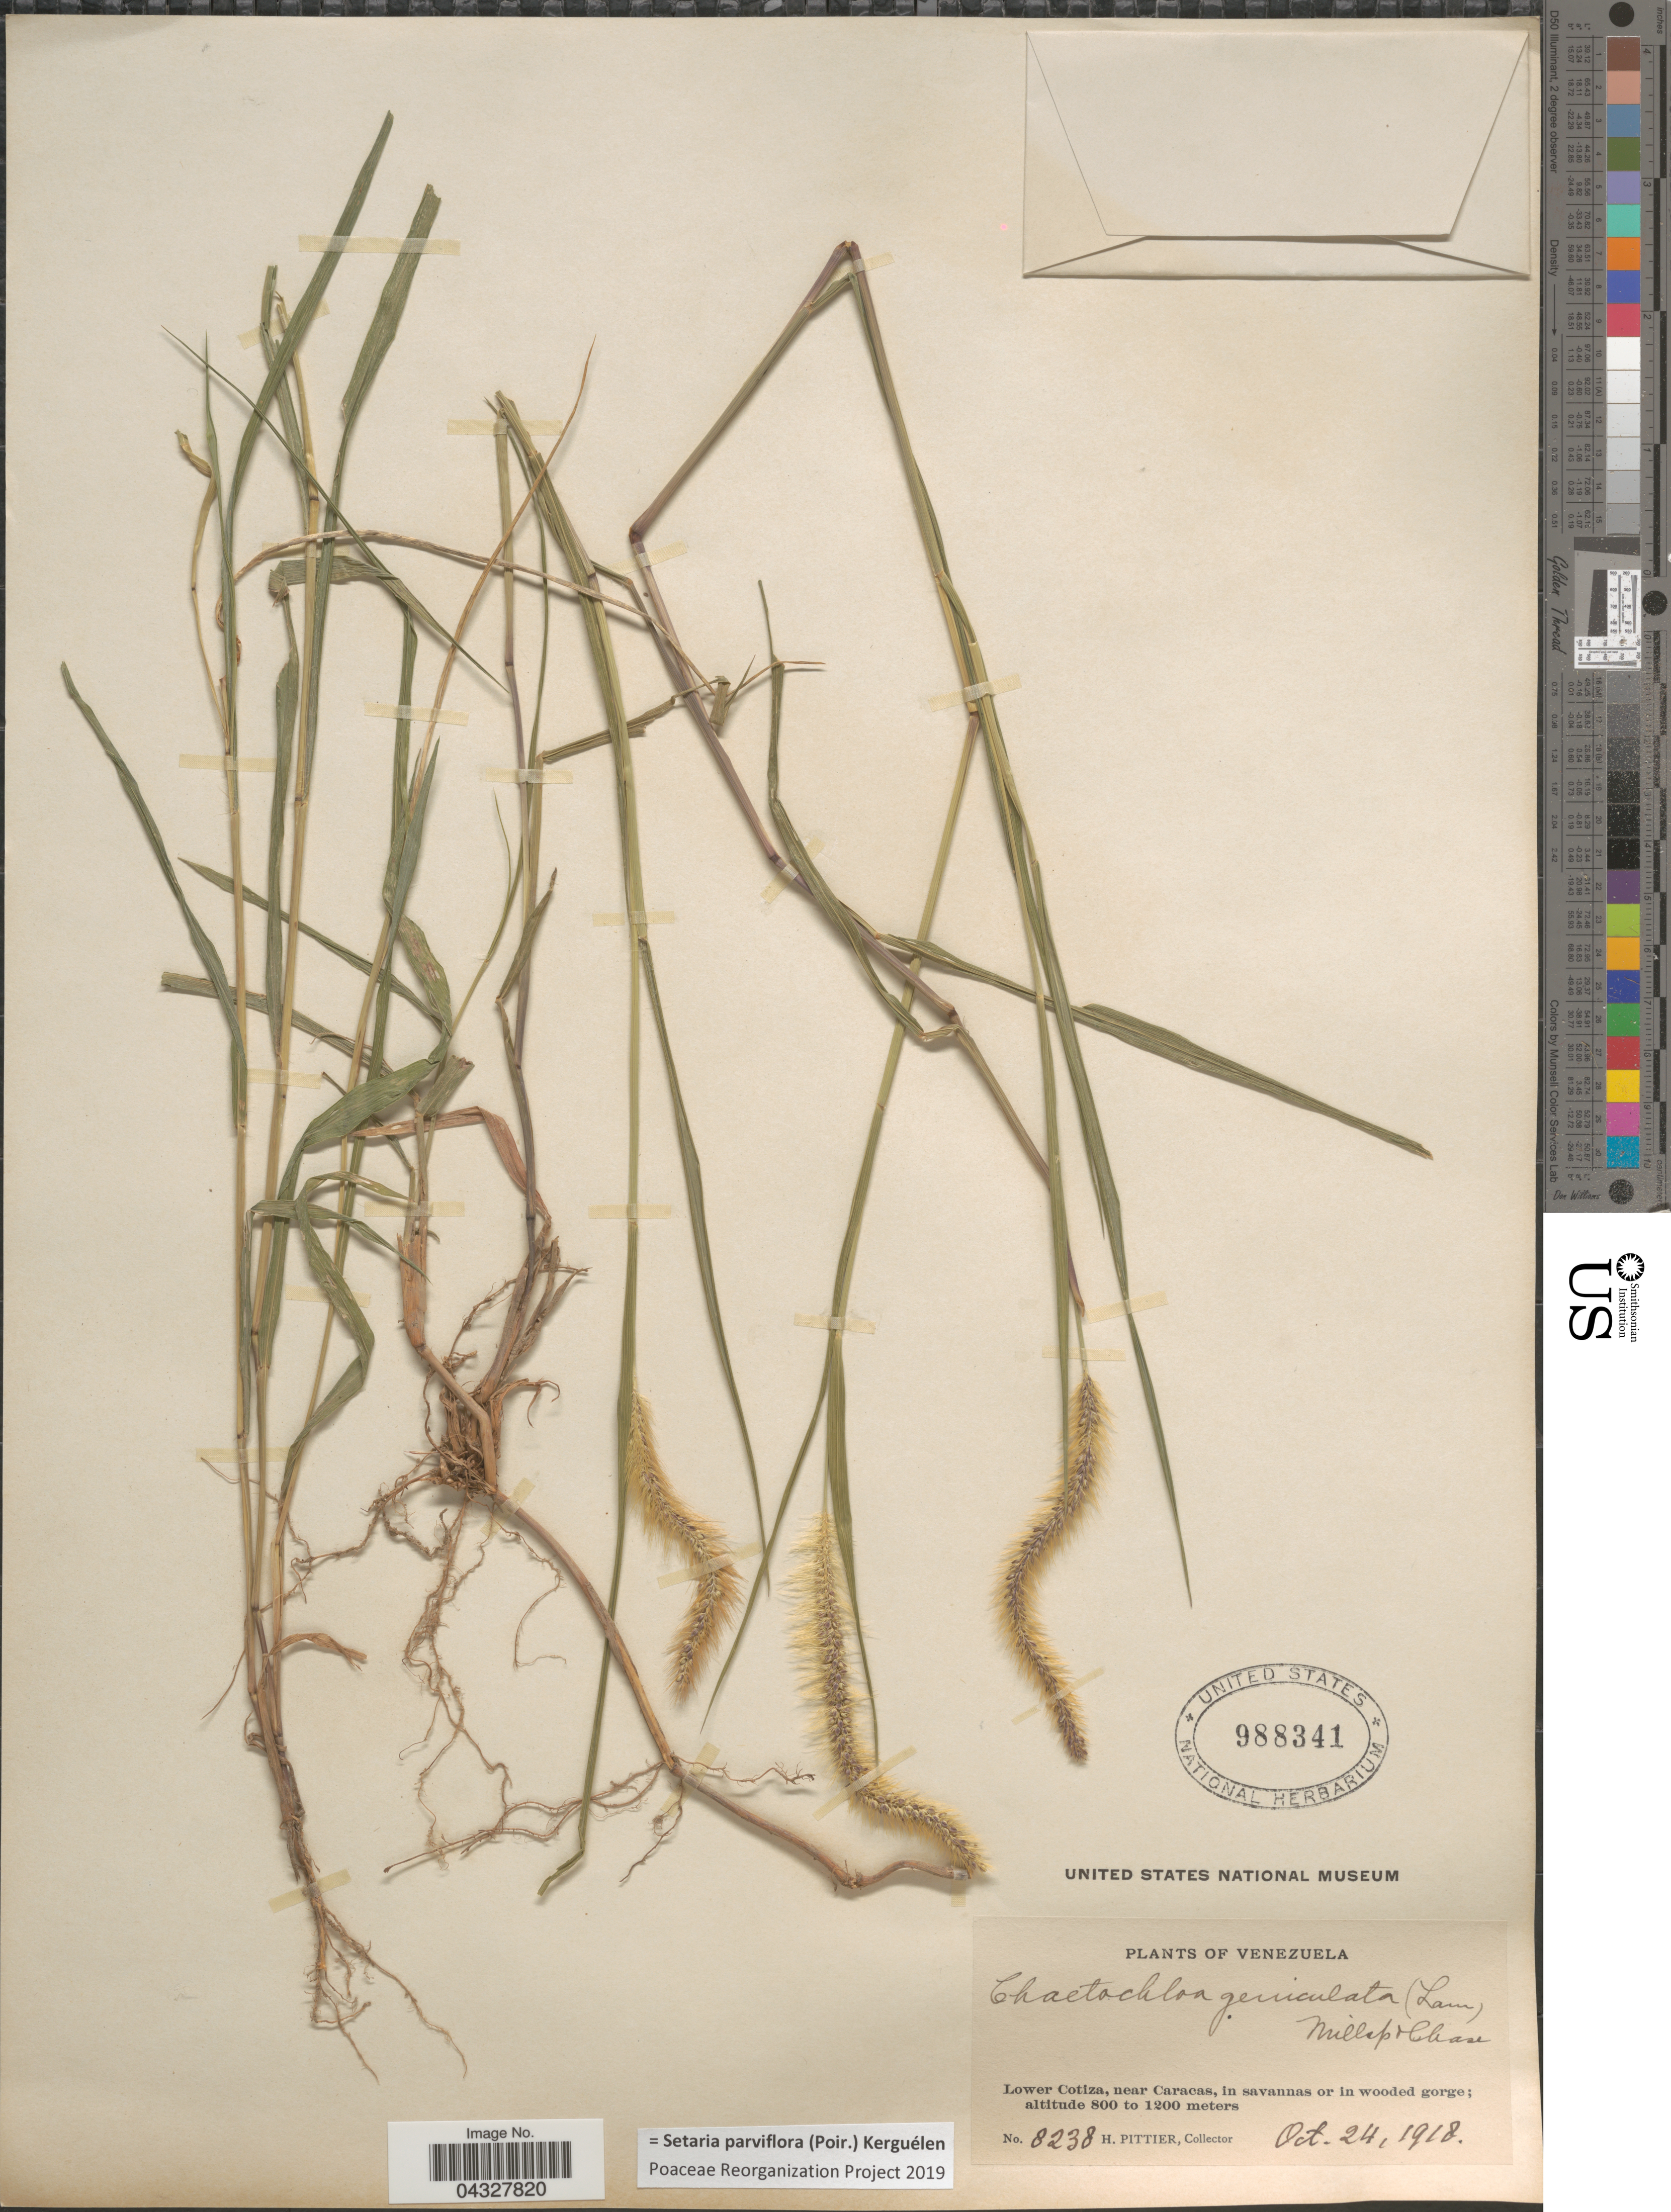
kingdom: Plantae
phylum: Tracheophyta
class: Liliopsida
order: Poales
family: Poaceae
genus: Setaria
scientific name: Setaria parviflora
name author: (Poir.) Kerguélen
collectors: H. F. Pittier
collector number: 8238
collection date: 1918-10-24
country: Venezuela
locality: Lower Cotiza, near Caracas, in savannas or in wooded gorge.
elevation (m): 800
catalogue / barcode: US 988341